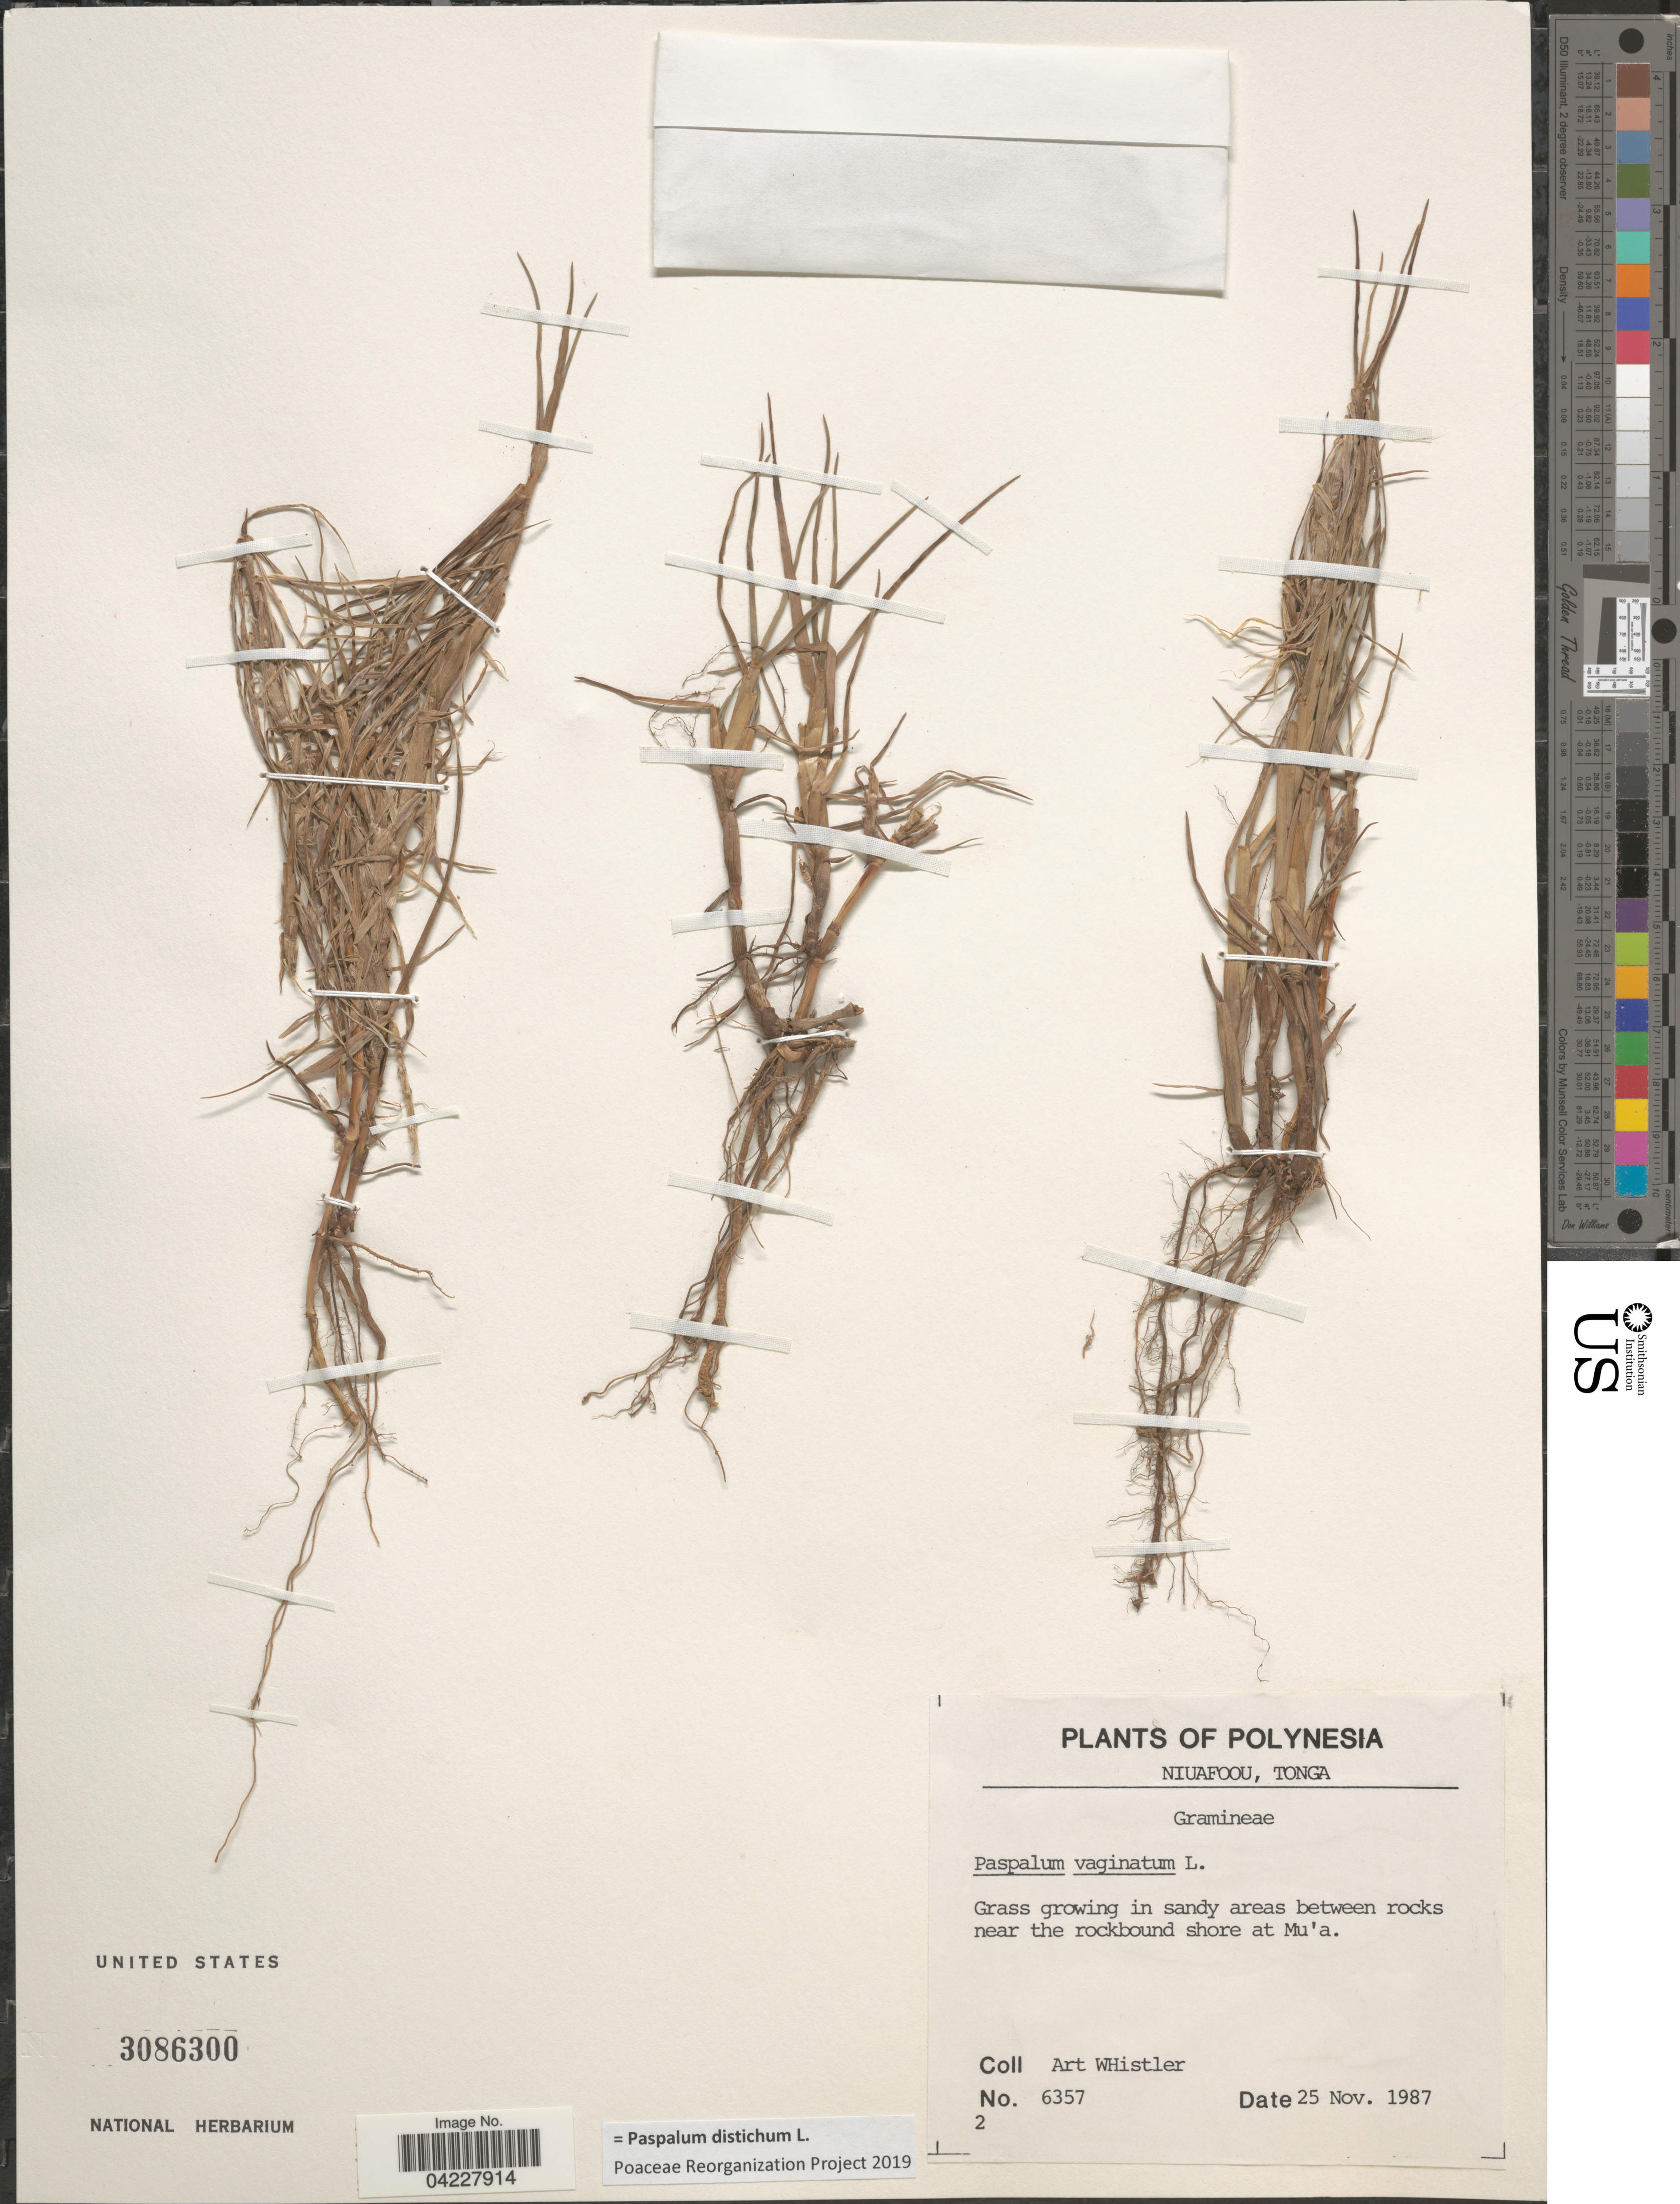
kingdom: Plantae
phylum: Tracheophyta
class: Liliopsida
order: Poales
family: Poaceae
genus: Paspalum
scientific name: Paspalum distichum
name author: L.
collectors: A. Whistler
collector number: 6357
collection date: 1987-11-25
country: Tonga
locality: Polynesia. Niuafoou. Near the rockbound shore at Mu'a.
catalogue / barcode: US 3086300